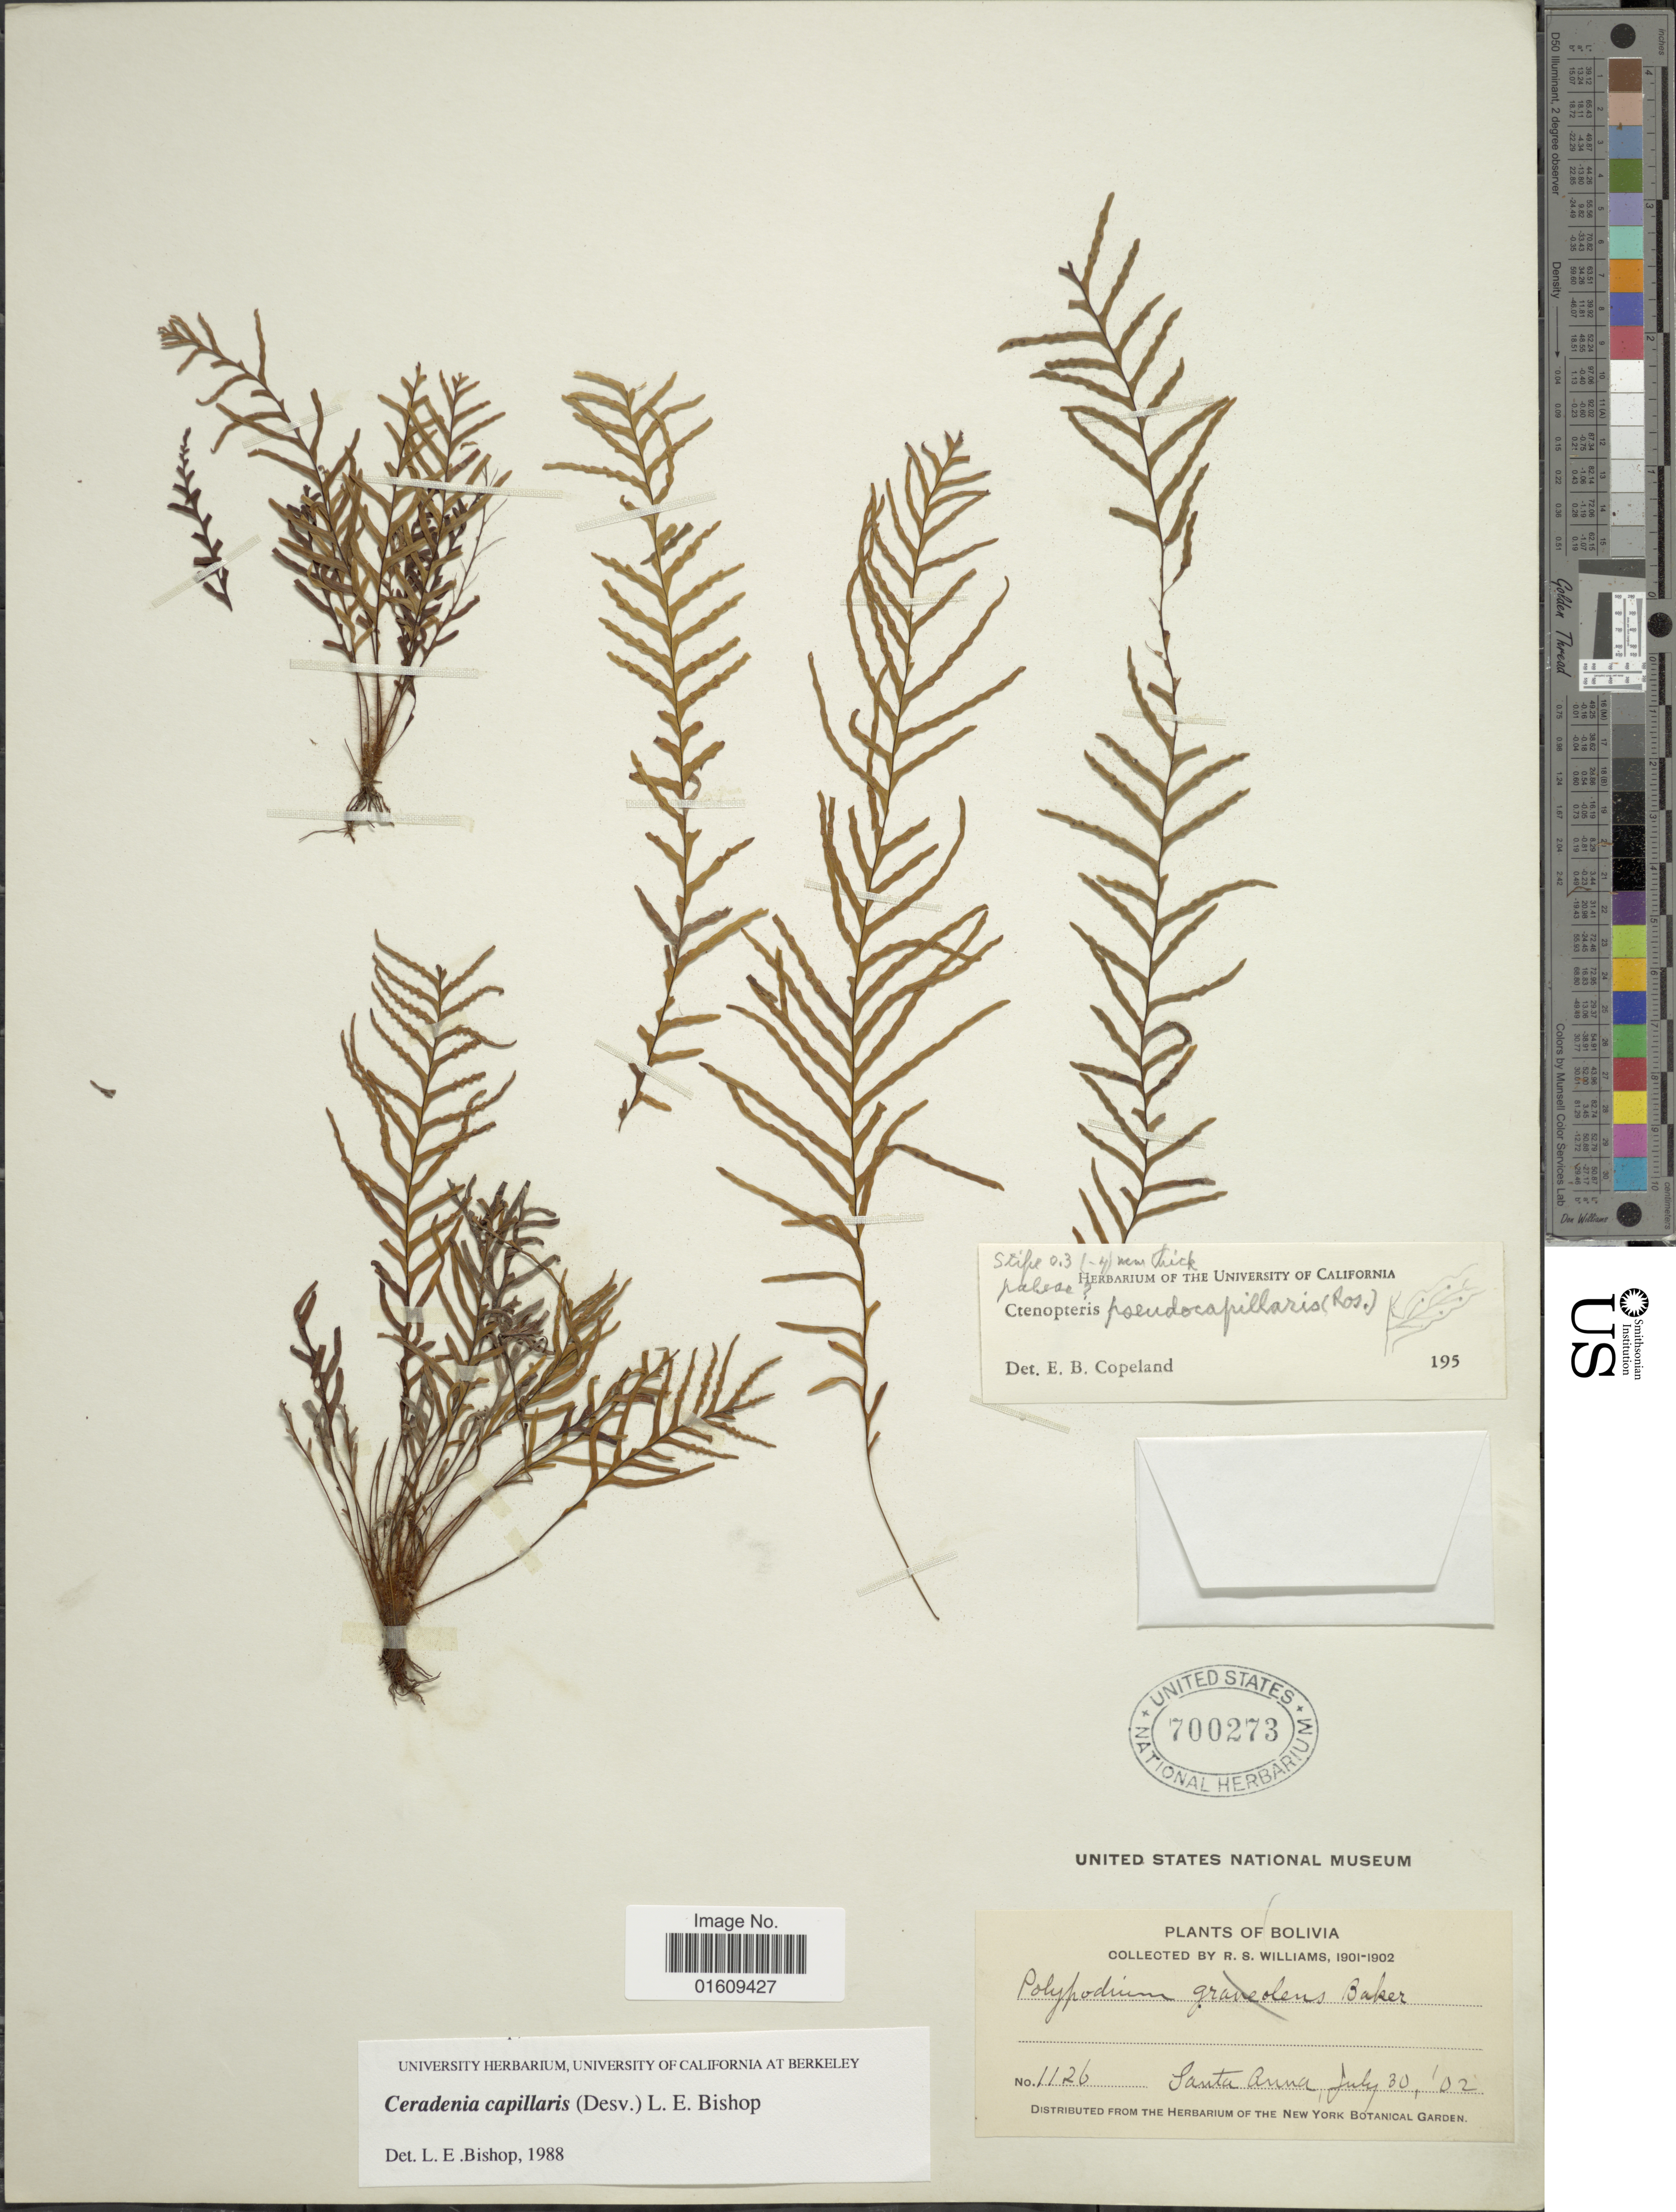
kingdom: Plantae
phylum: Tracheophyta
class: Polypodiopsida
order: Polypodiales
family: Polypodiaceae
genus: Ceradenia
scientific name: Ceradenia capillaris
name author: (Desv.) L.E. Bishop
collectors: R. S. Williams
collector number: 1126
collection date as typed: July 30, '02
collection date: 1902-07-30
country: Bolivia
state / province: La Paz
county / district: Franz Tamayo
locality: Santa Ana (near Aten)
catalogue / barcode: US 700273